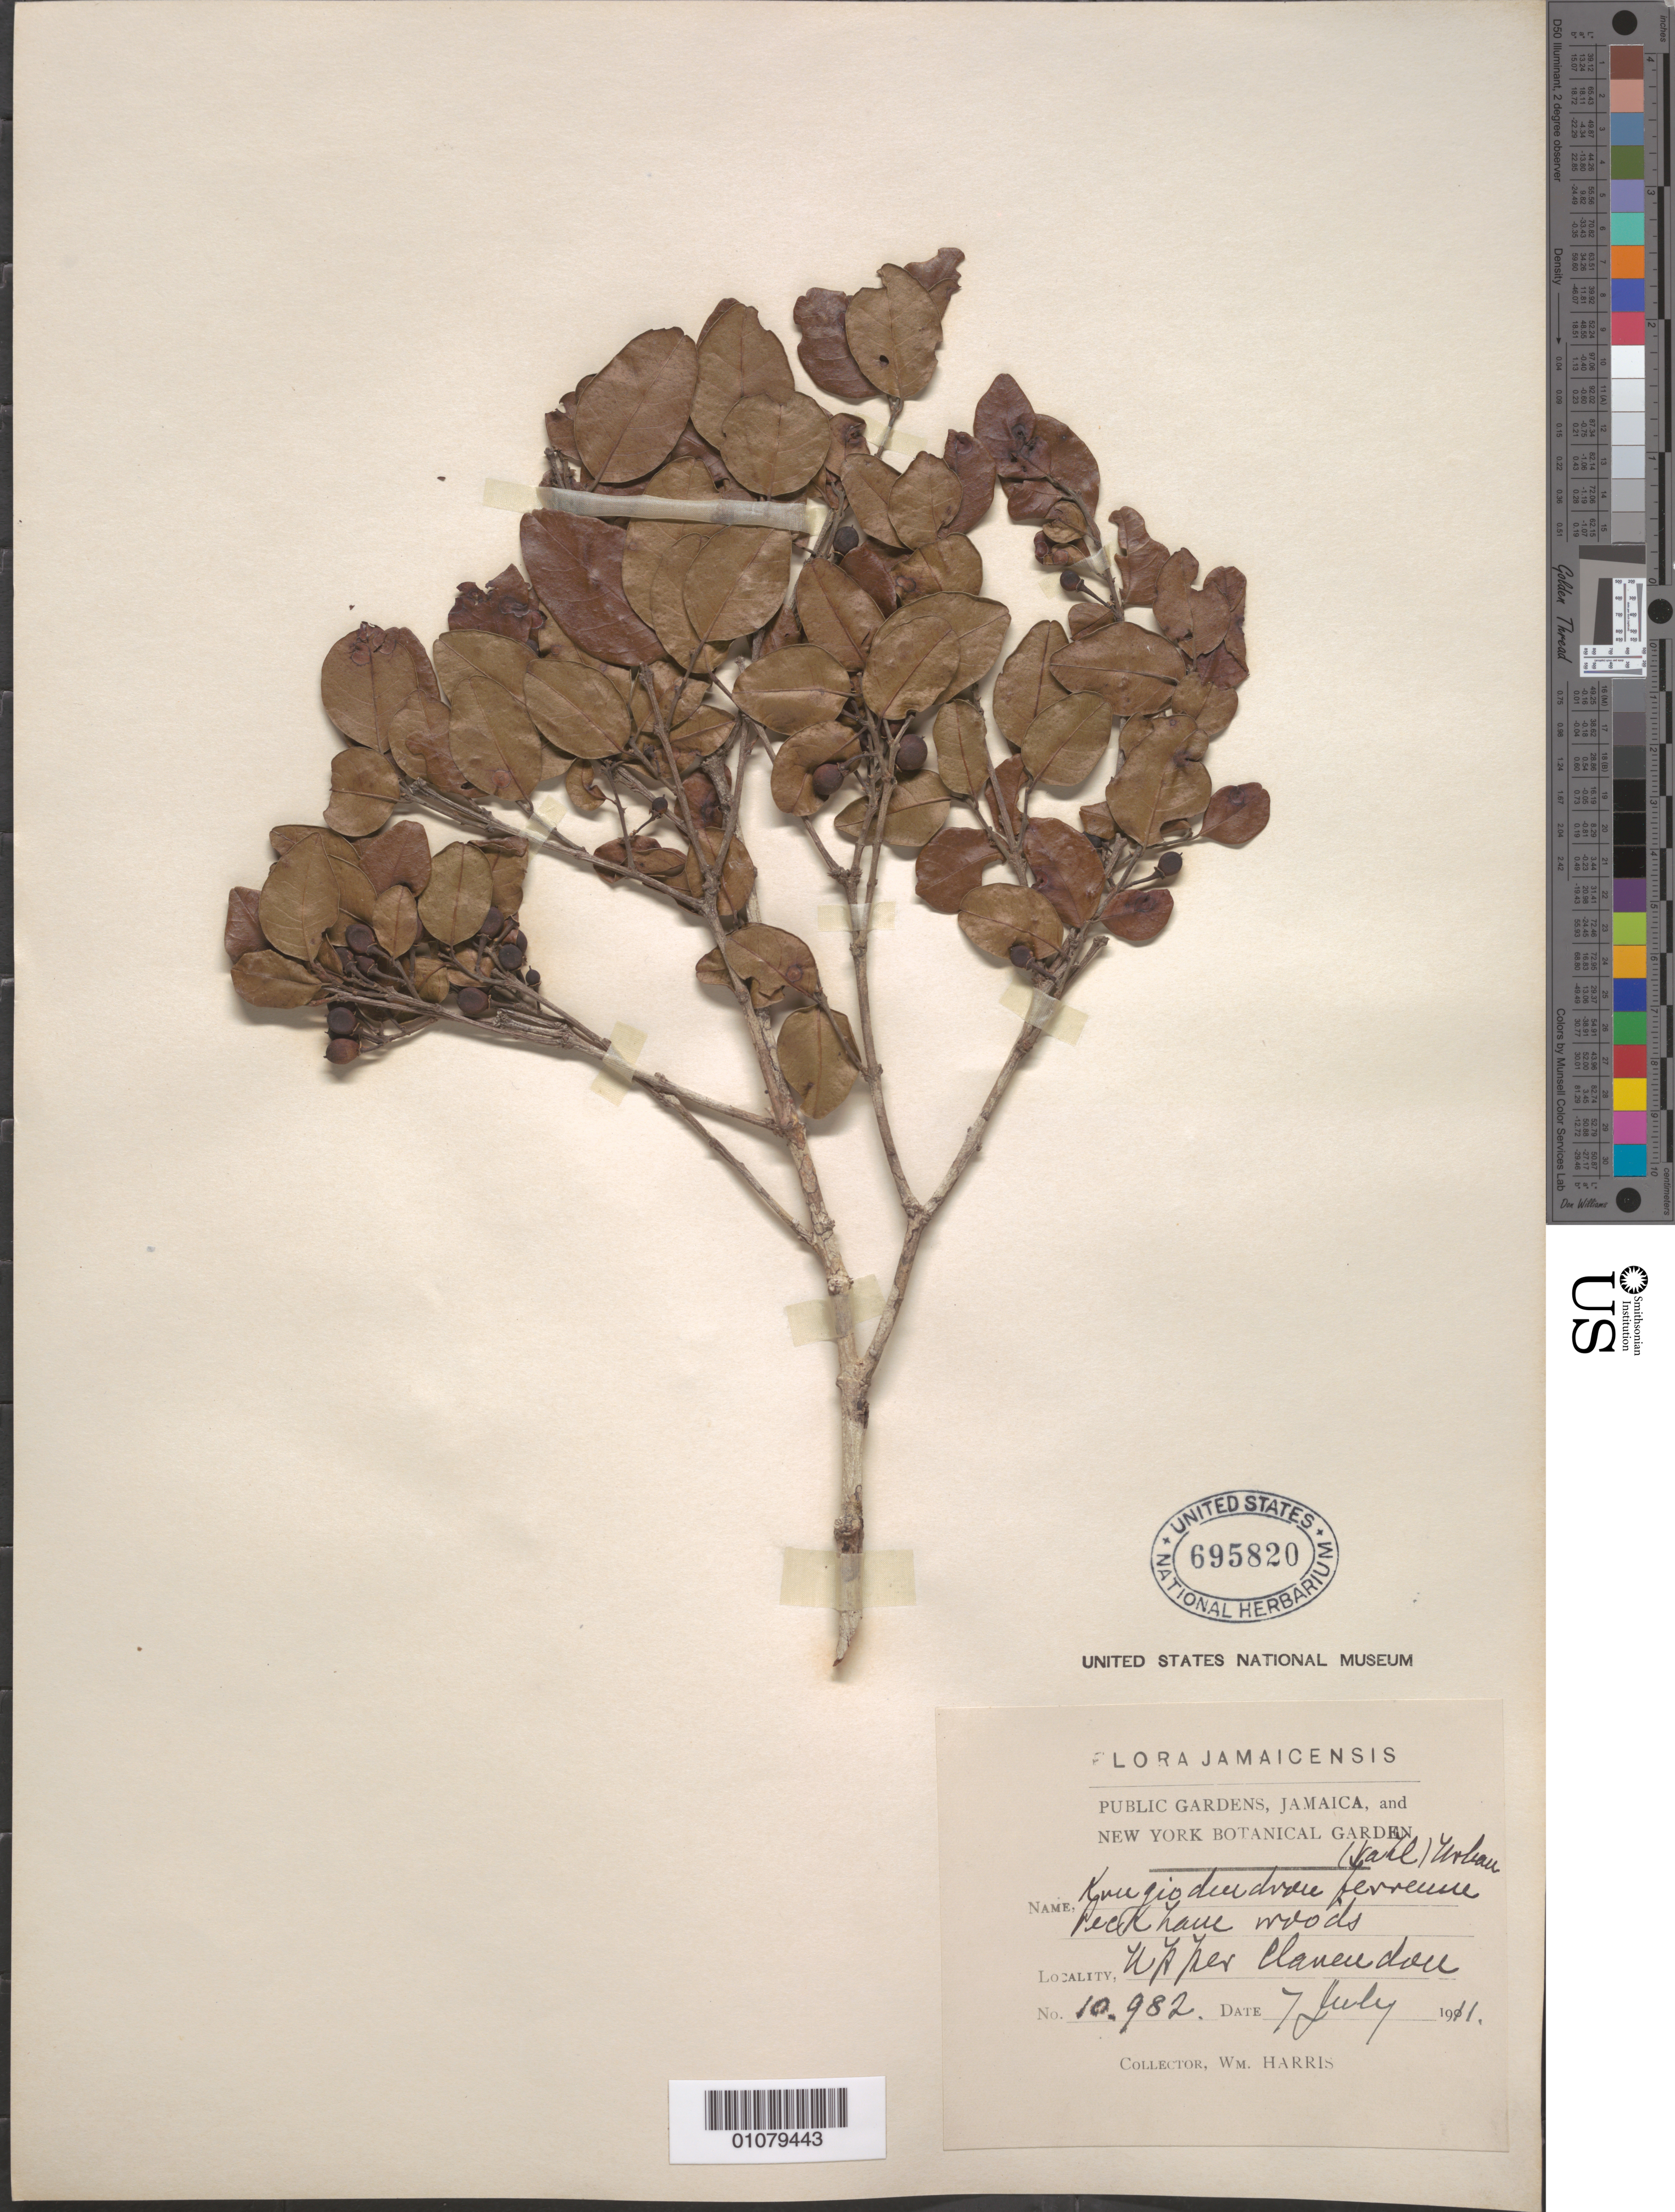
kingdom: Plantae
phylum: Tracheophyta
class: Magnoliopsida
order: Rosales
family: Rhamnaceae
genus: Krugiodendron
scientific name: Krugiodendron ferreum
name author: (Vahl) Urb.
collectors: W. Harris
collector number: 10982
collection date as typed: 07 Jul 1911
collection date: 1911-07-07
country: Jamaica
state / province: Clarendon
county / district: Peckham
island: Jamaica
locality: Peckham Woods, Upper Clarendon.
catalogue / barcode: US 695820